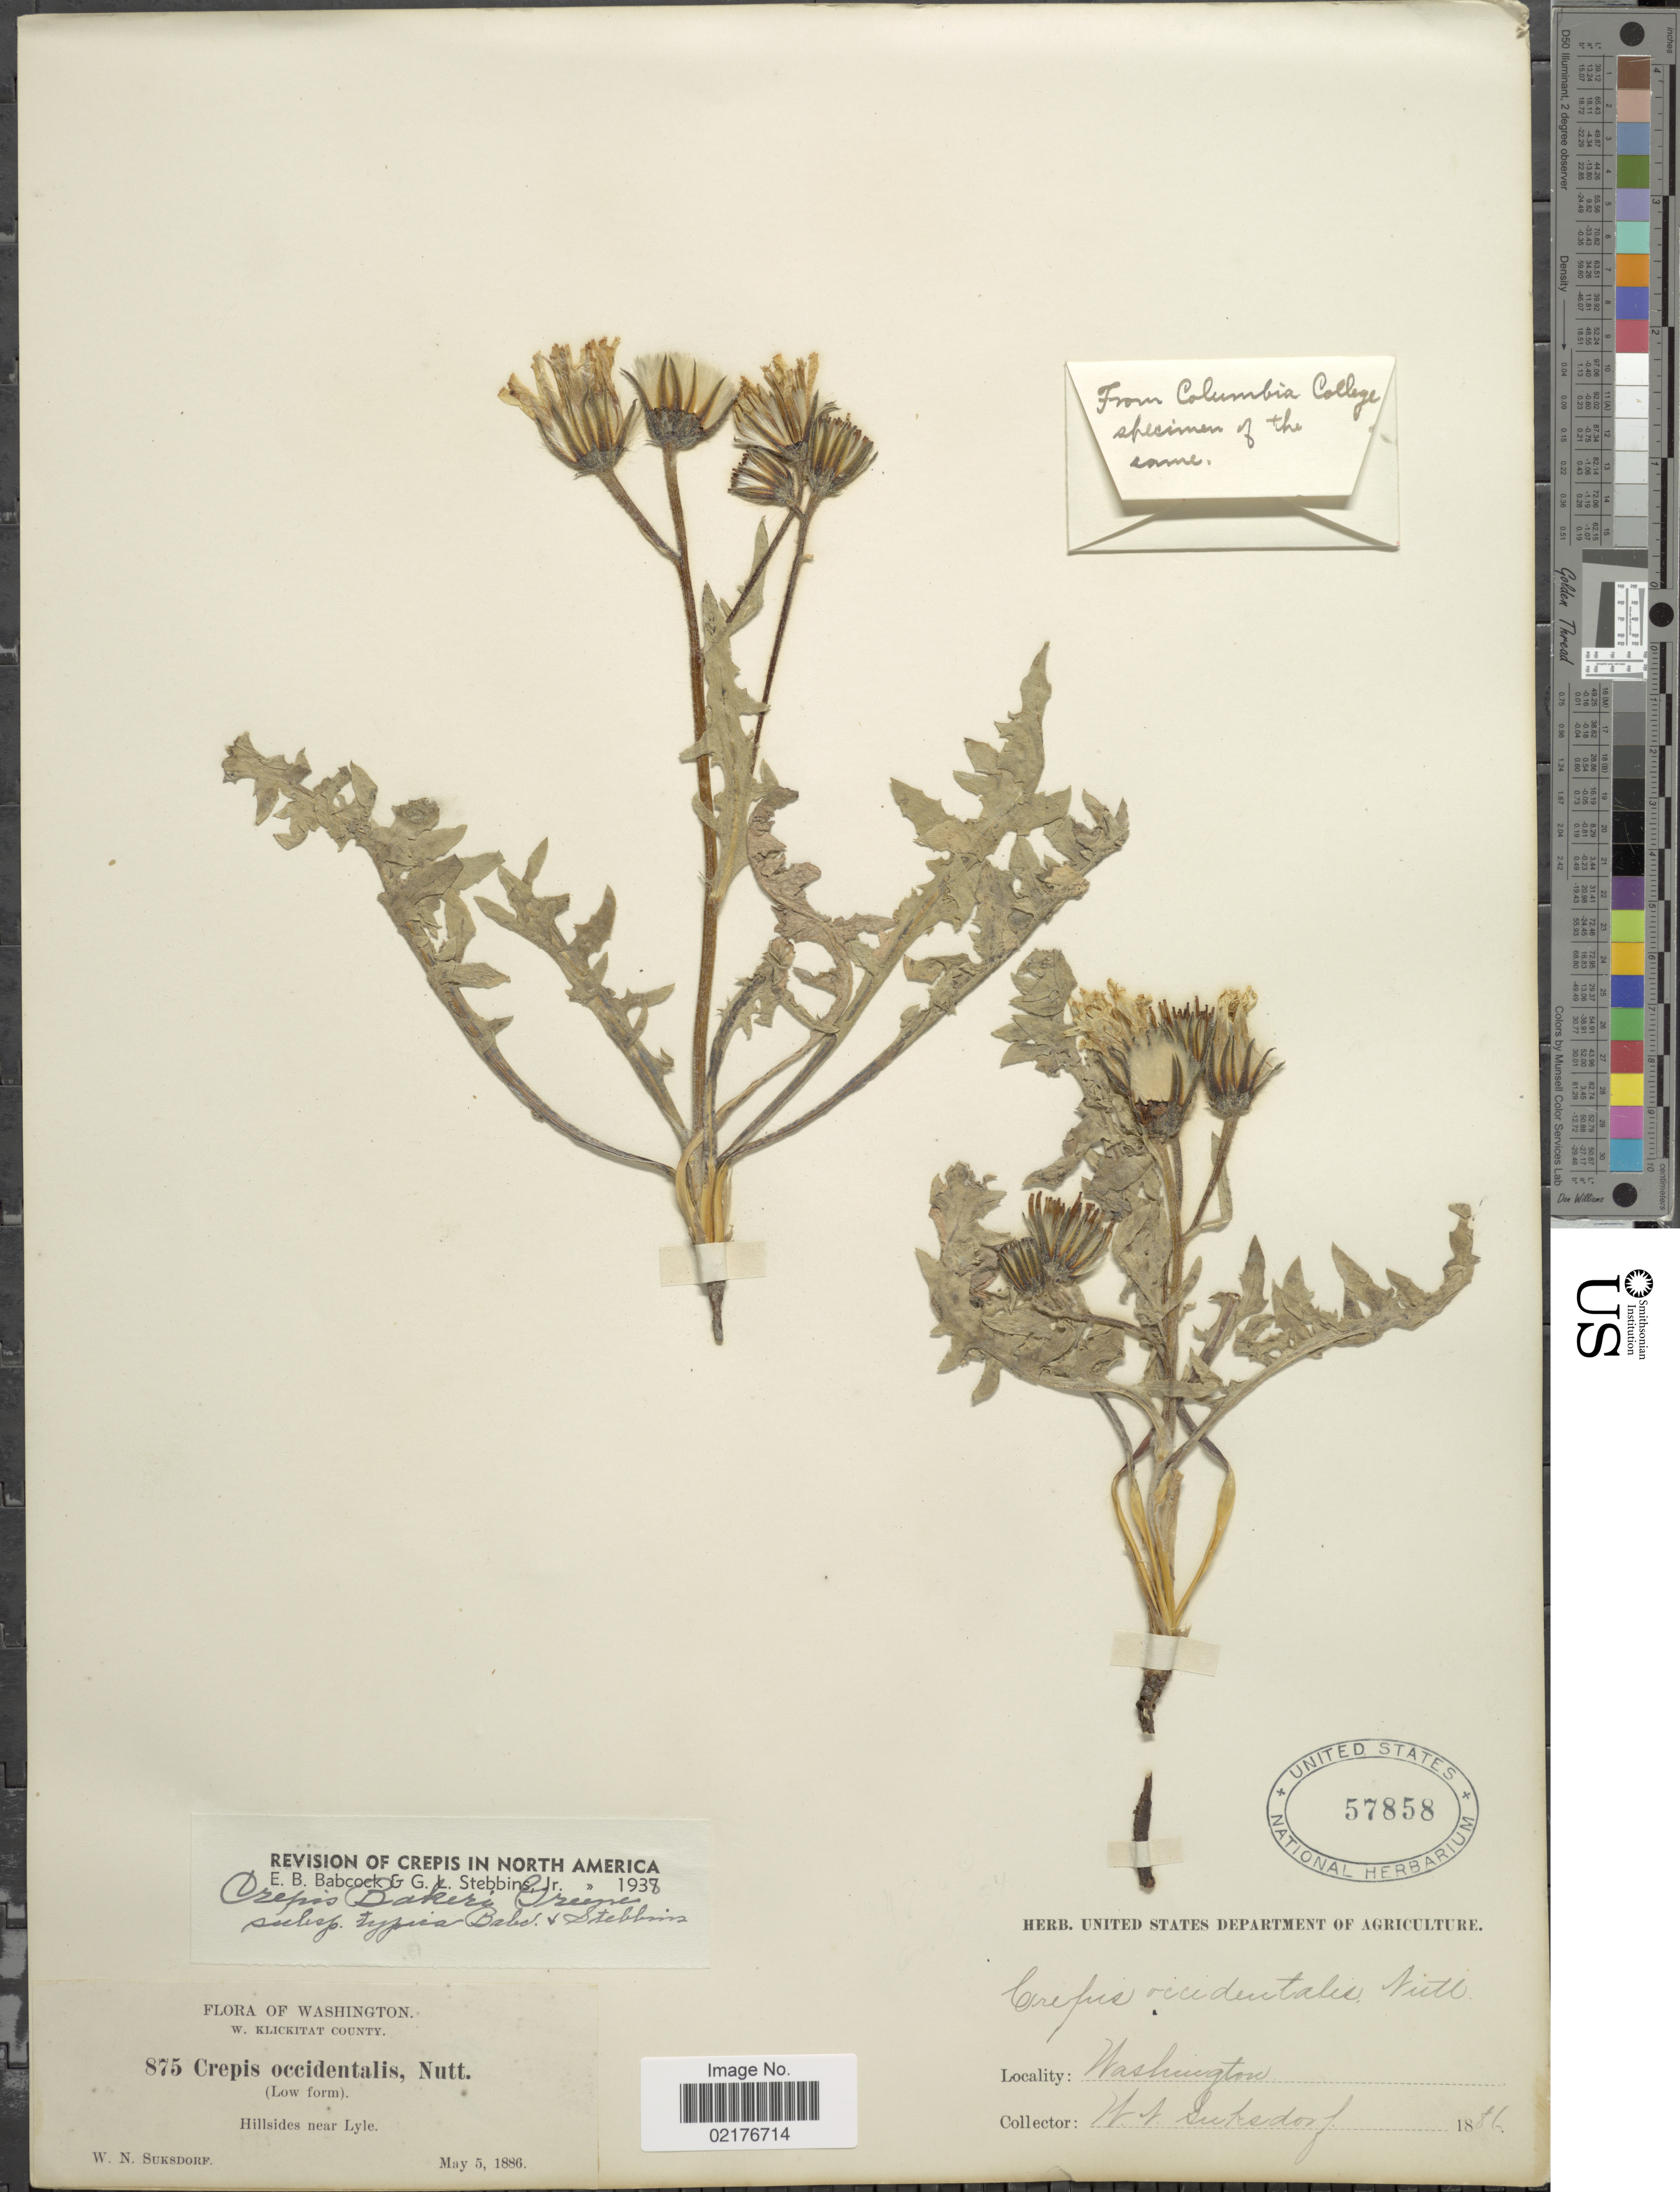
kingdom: Plantae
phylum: Tracheophyta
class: Magnoliopsida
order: Asterales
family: Asteraceae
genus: Crepis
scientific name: Crepis bakeri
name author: Greene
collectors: W. N. Suksdorf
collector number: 875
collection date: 1886-05-05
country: United States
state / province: Washington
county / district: Klickitat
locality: W. Klickitat County, Hillsides near Lyle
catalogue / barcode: US 57858